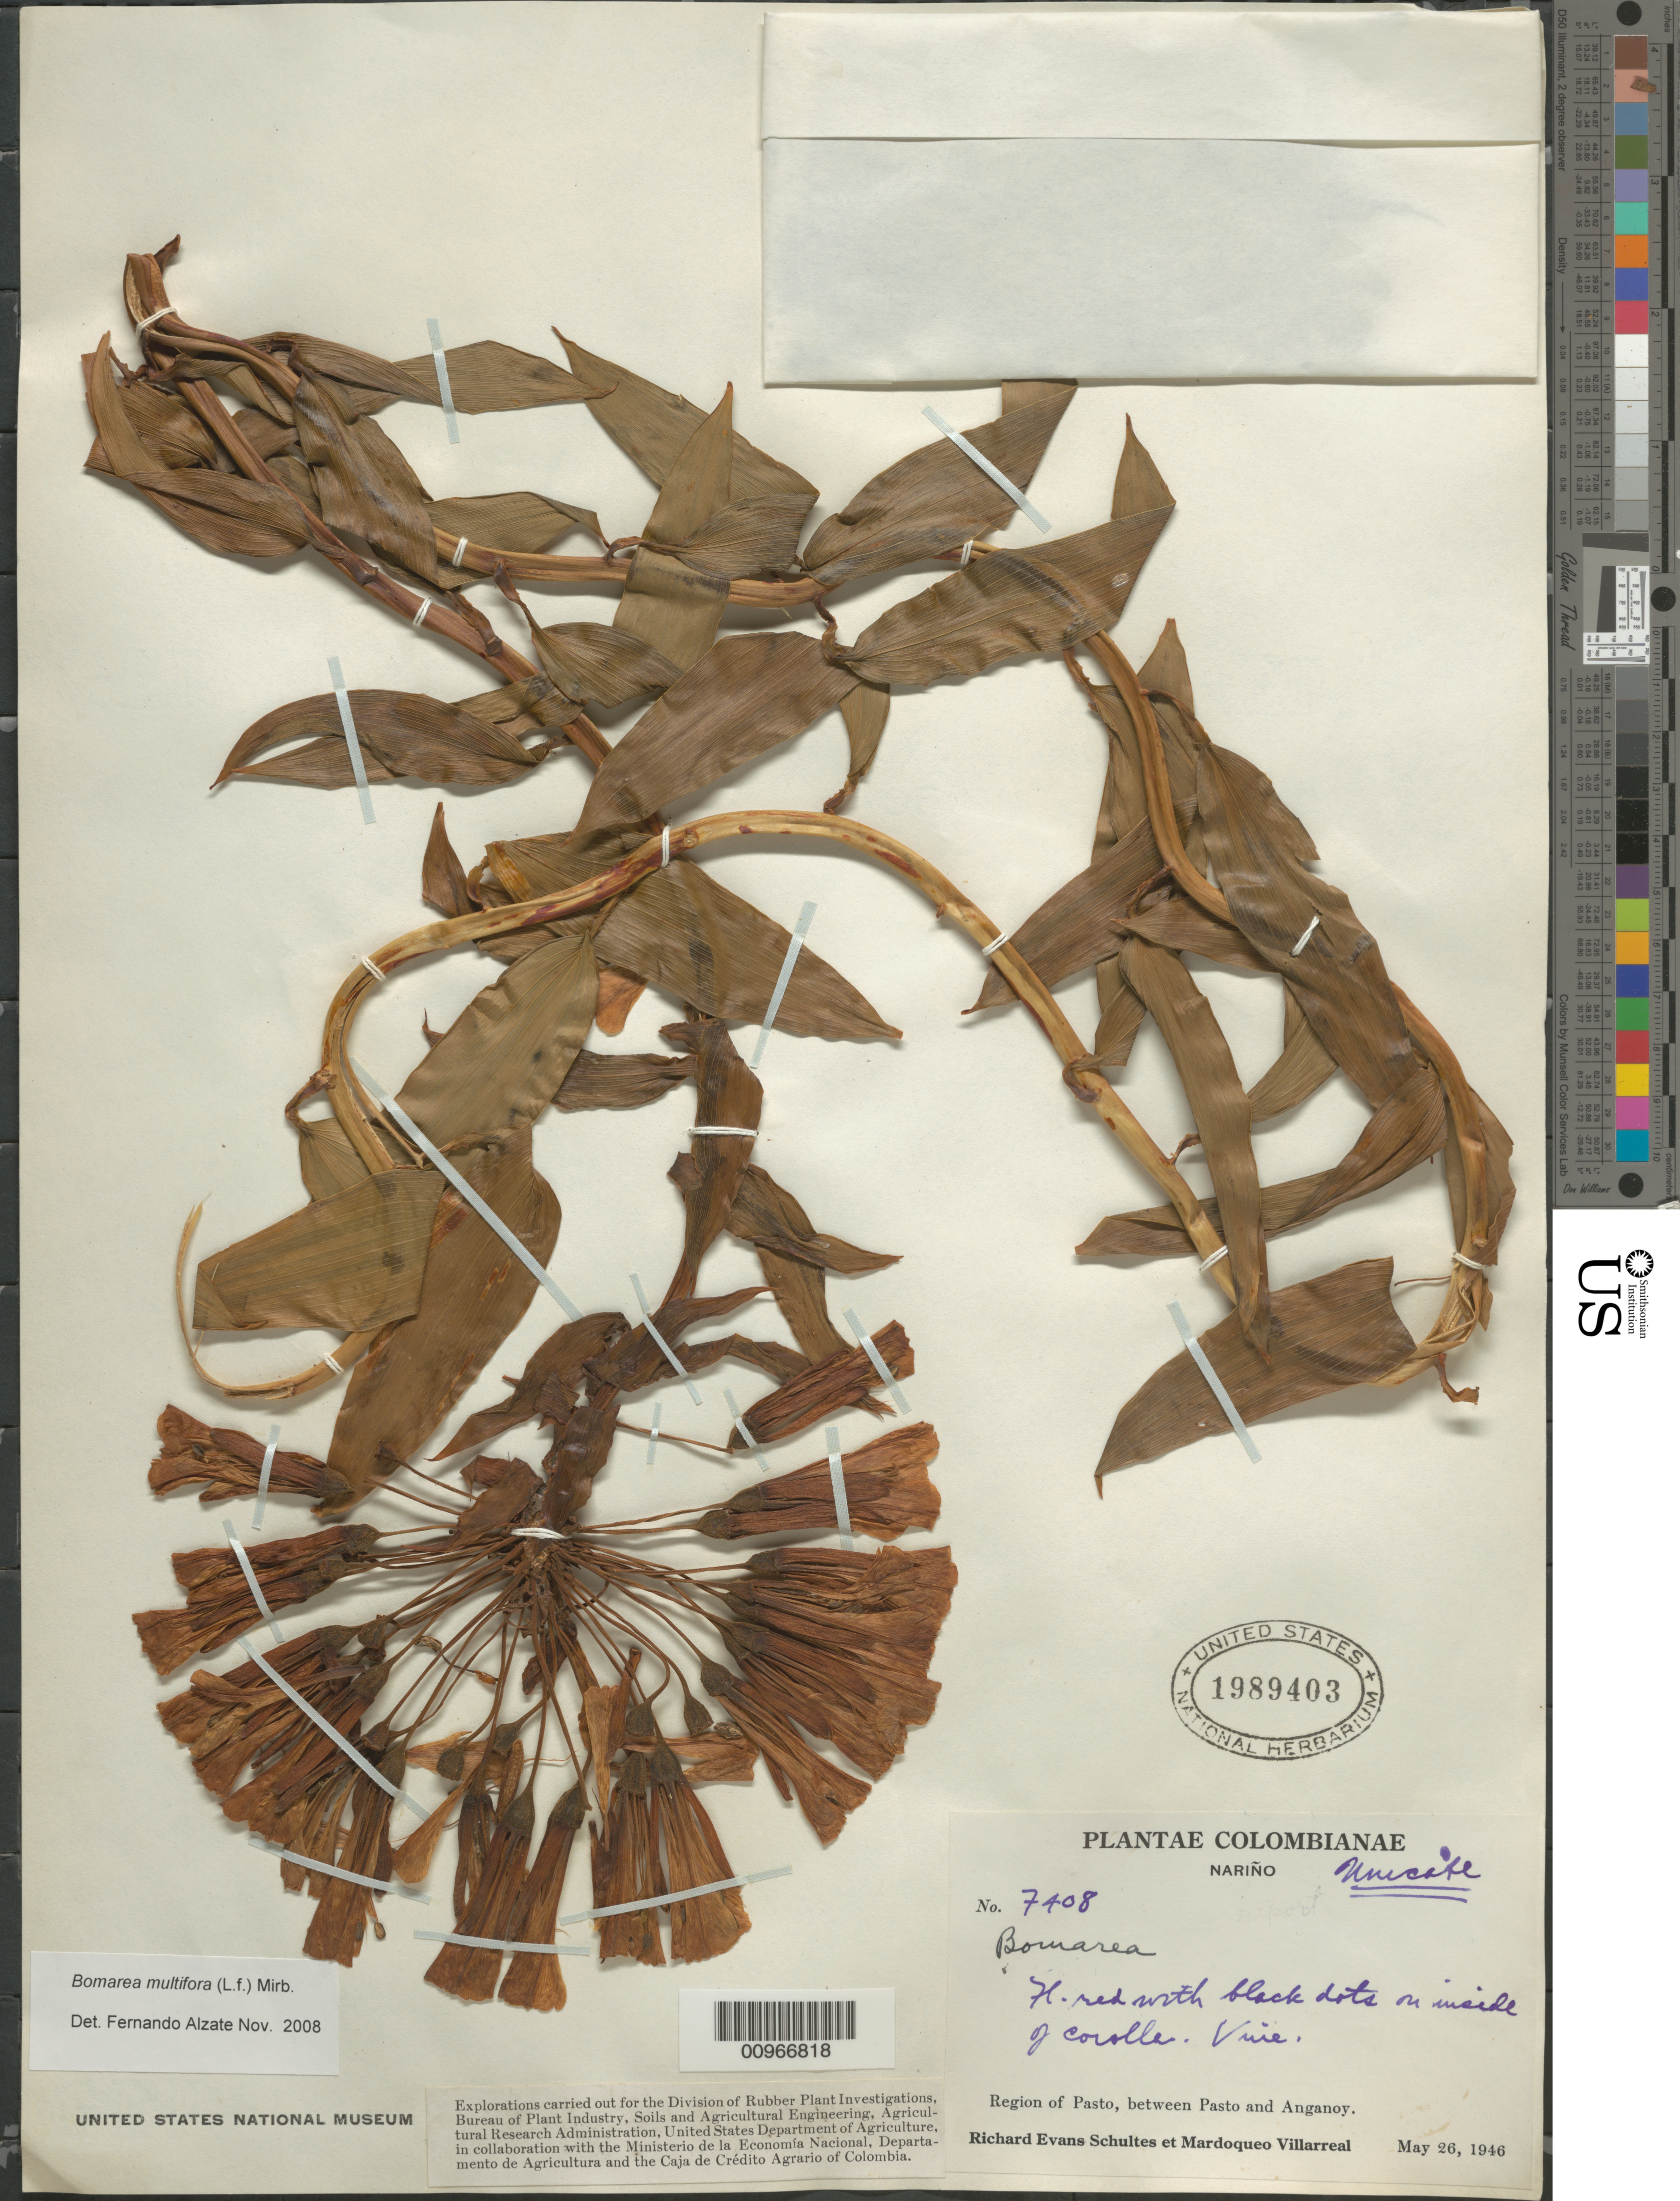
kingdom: Plantae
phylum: Tracheophyta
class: Liliopsida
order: Liliales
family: Alstroemeriaceae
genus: Bomarea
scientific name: Bomarea multiflora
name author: (L. f.) Mirb.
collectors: R. E. Schultes & M. Villarreal V.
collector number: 7408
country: Colombia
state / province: Nariño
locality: Pasto between Pasto and Anganoy.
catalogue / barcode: US 1989403